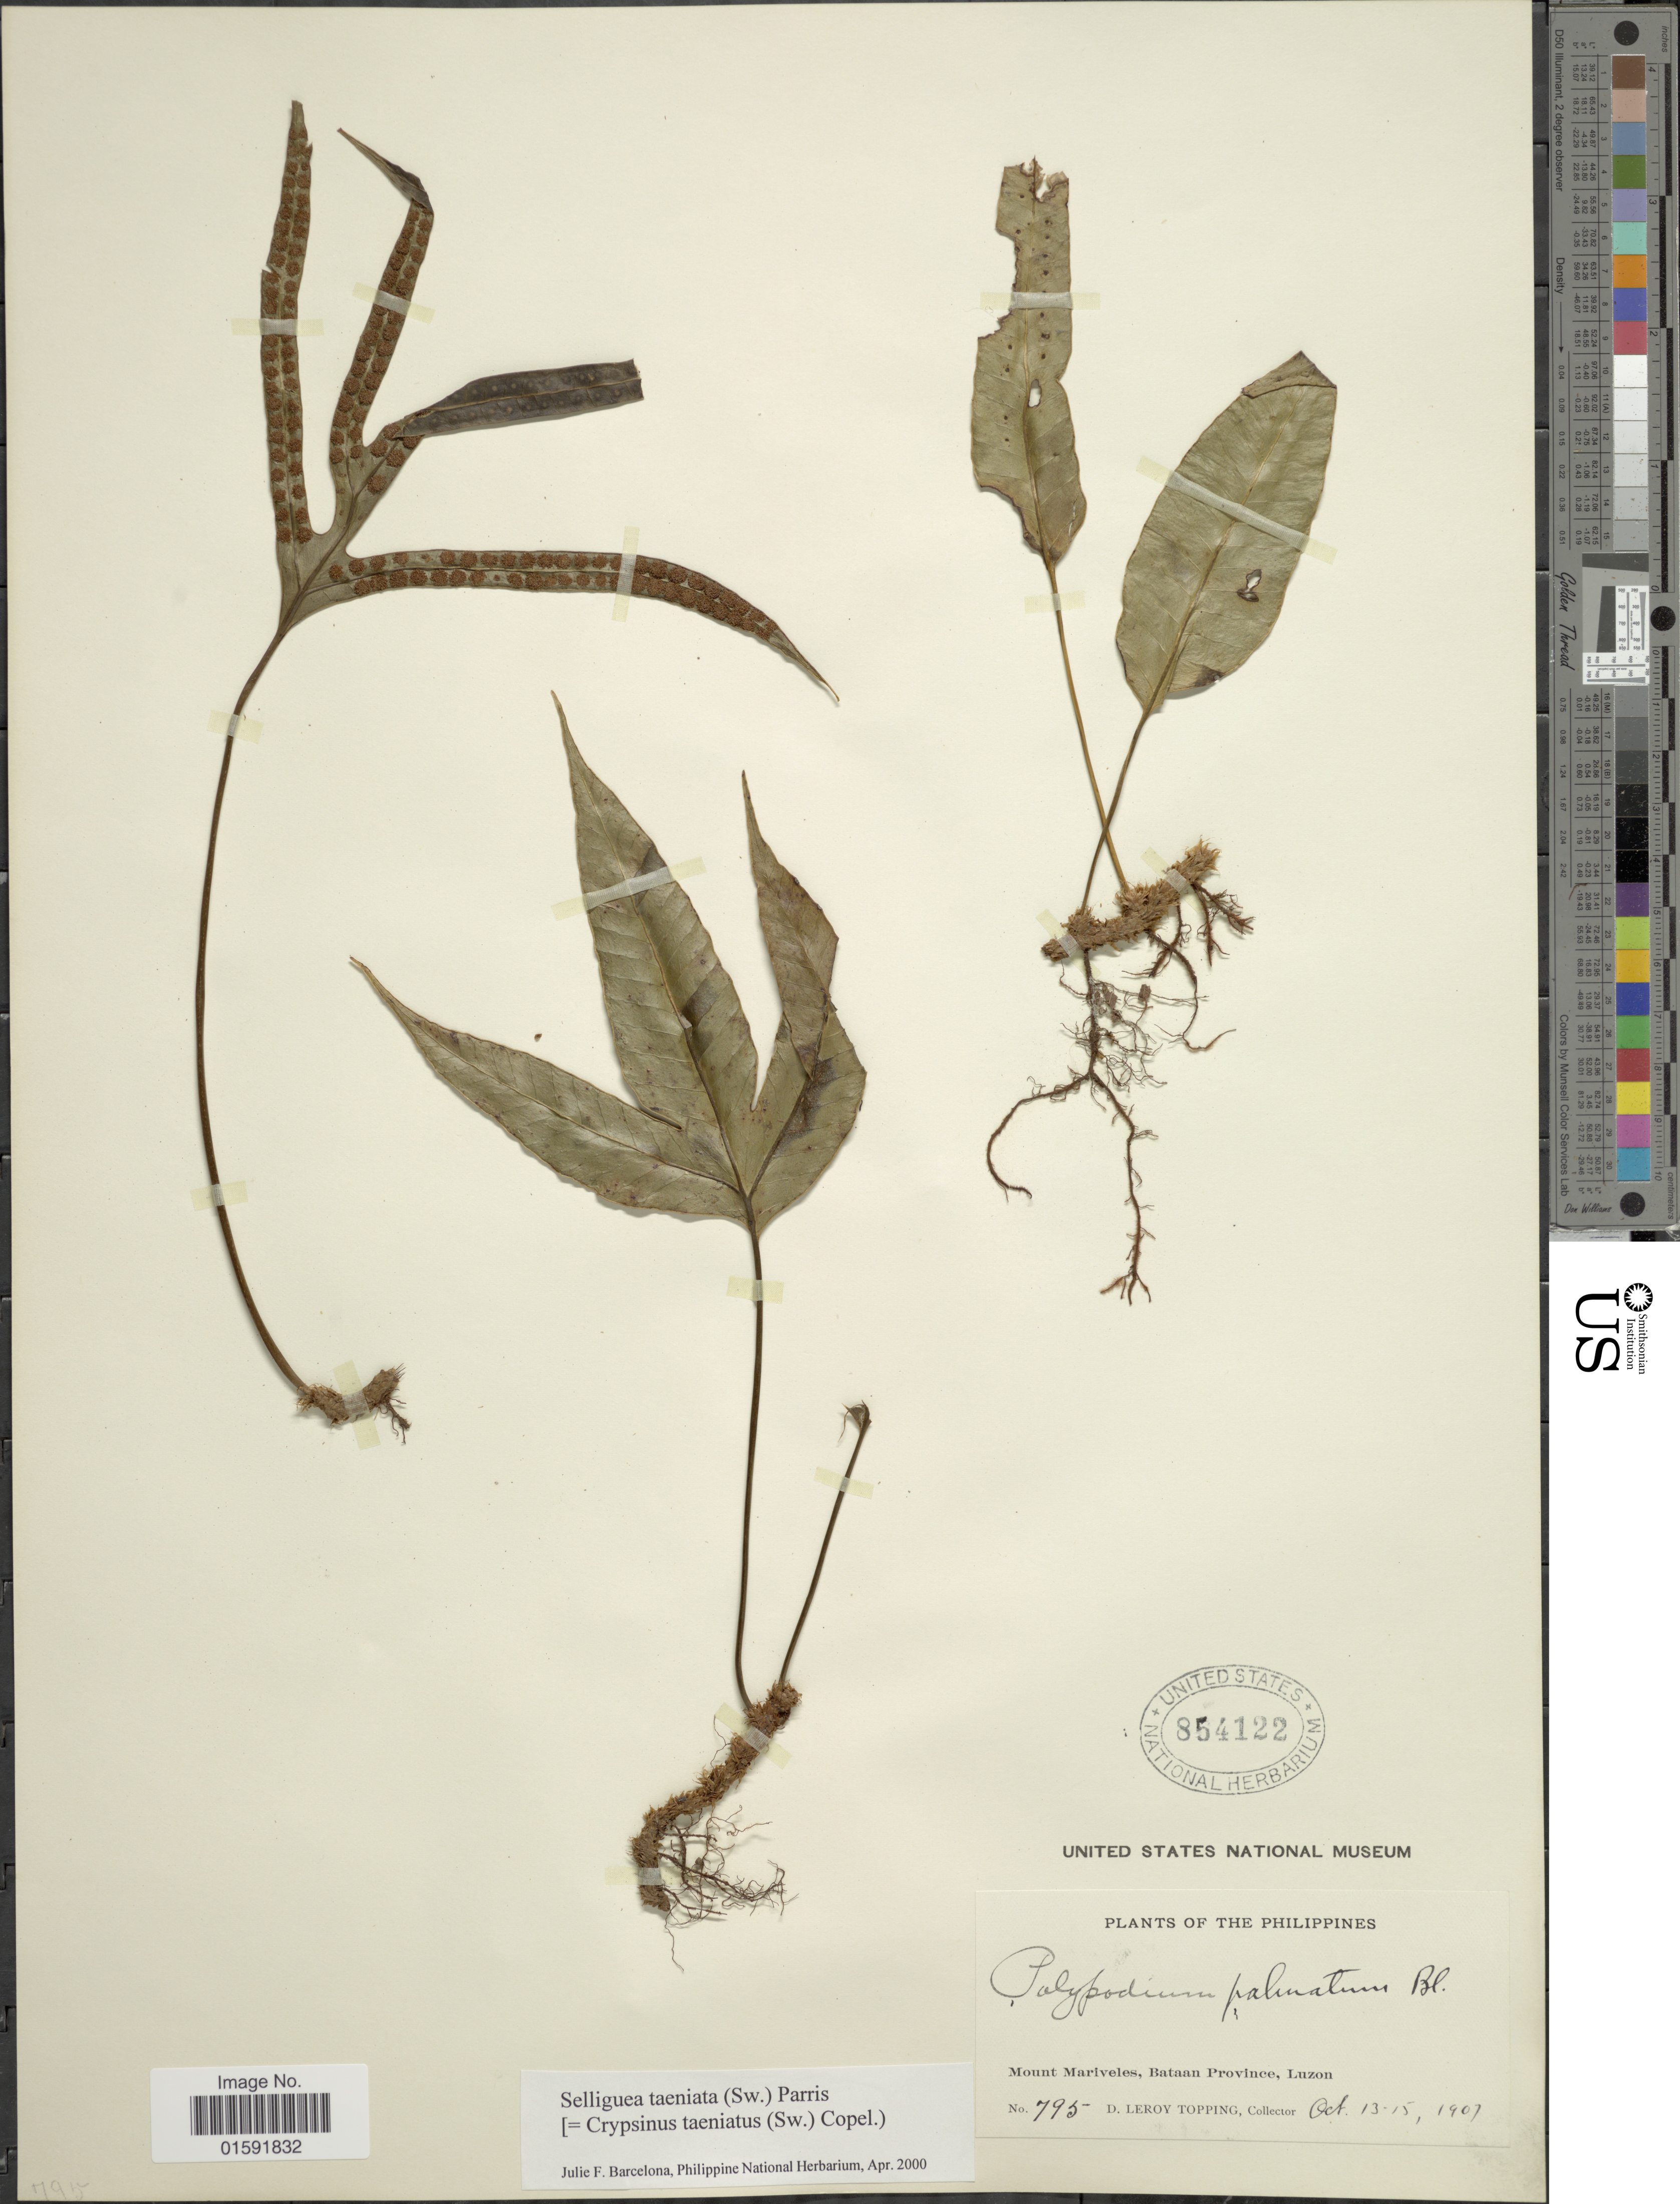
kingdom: Plantae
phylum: Tracheophyta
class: Polypodiopsida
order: Polypodiales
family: Polypodiaceae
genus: Selliguea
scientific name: Selliguea taeniata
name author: Parris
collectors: D. L. Topping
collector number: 795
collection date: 1907-10-13/1907-10-15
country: Philippines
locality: Mount Mariveles, Bataan Province, Luzon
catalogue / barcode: US 854122